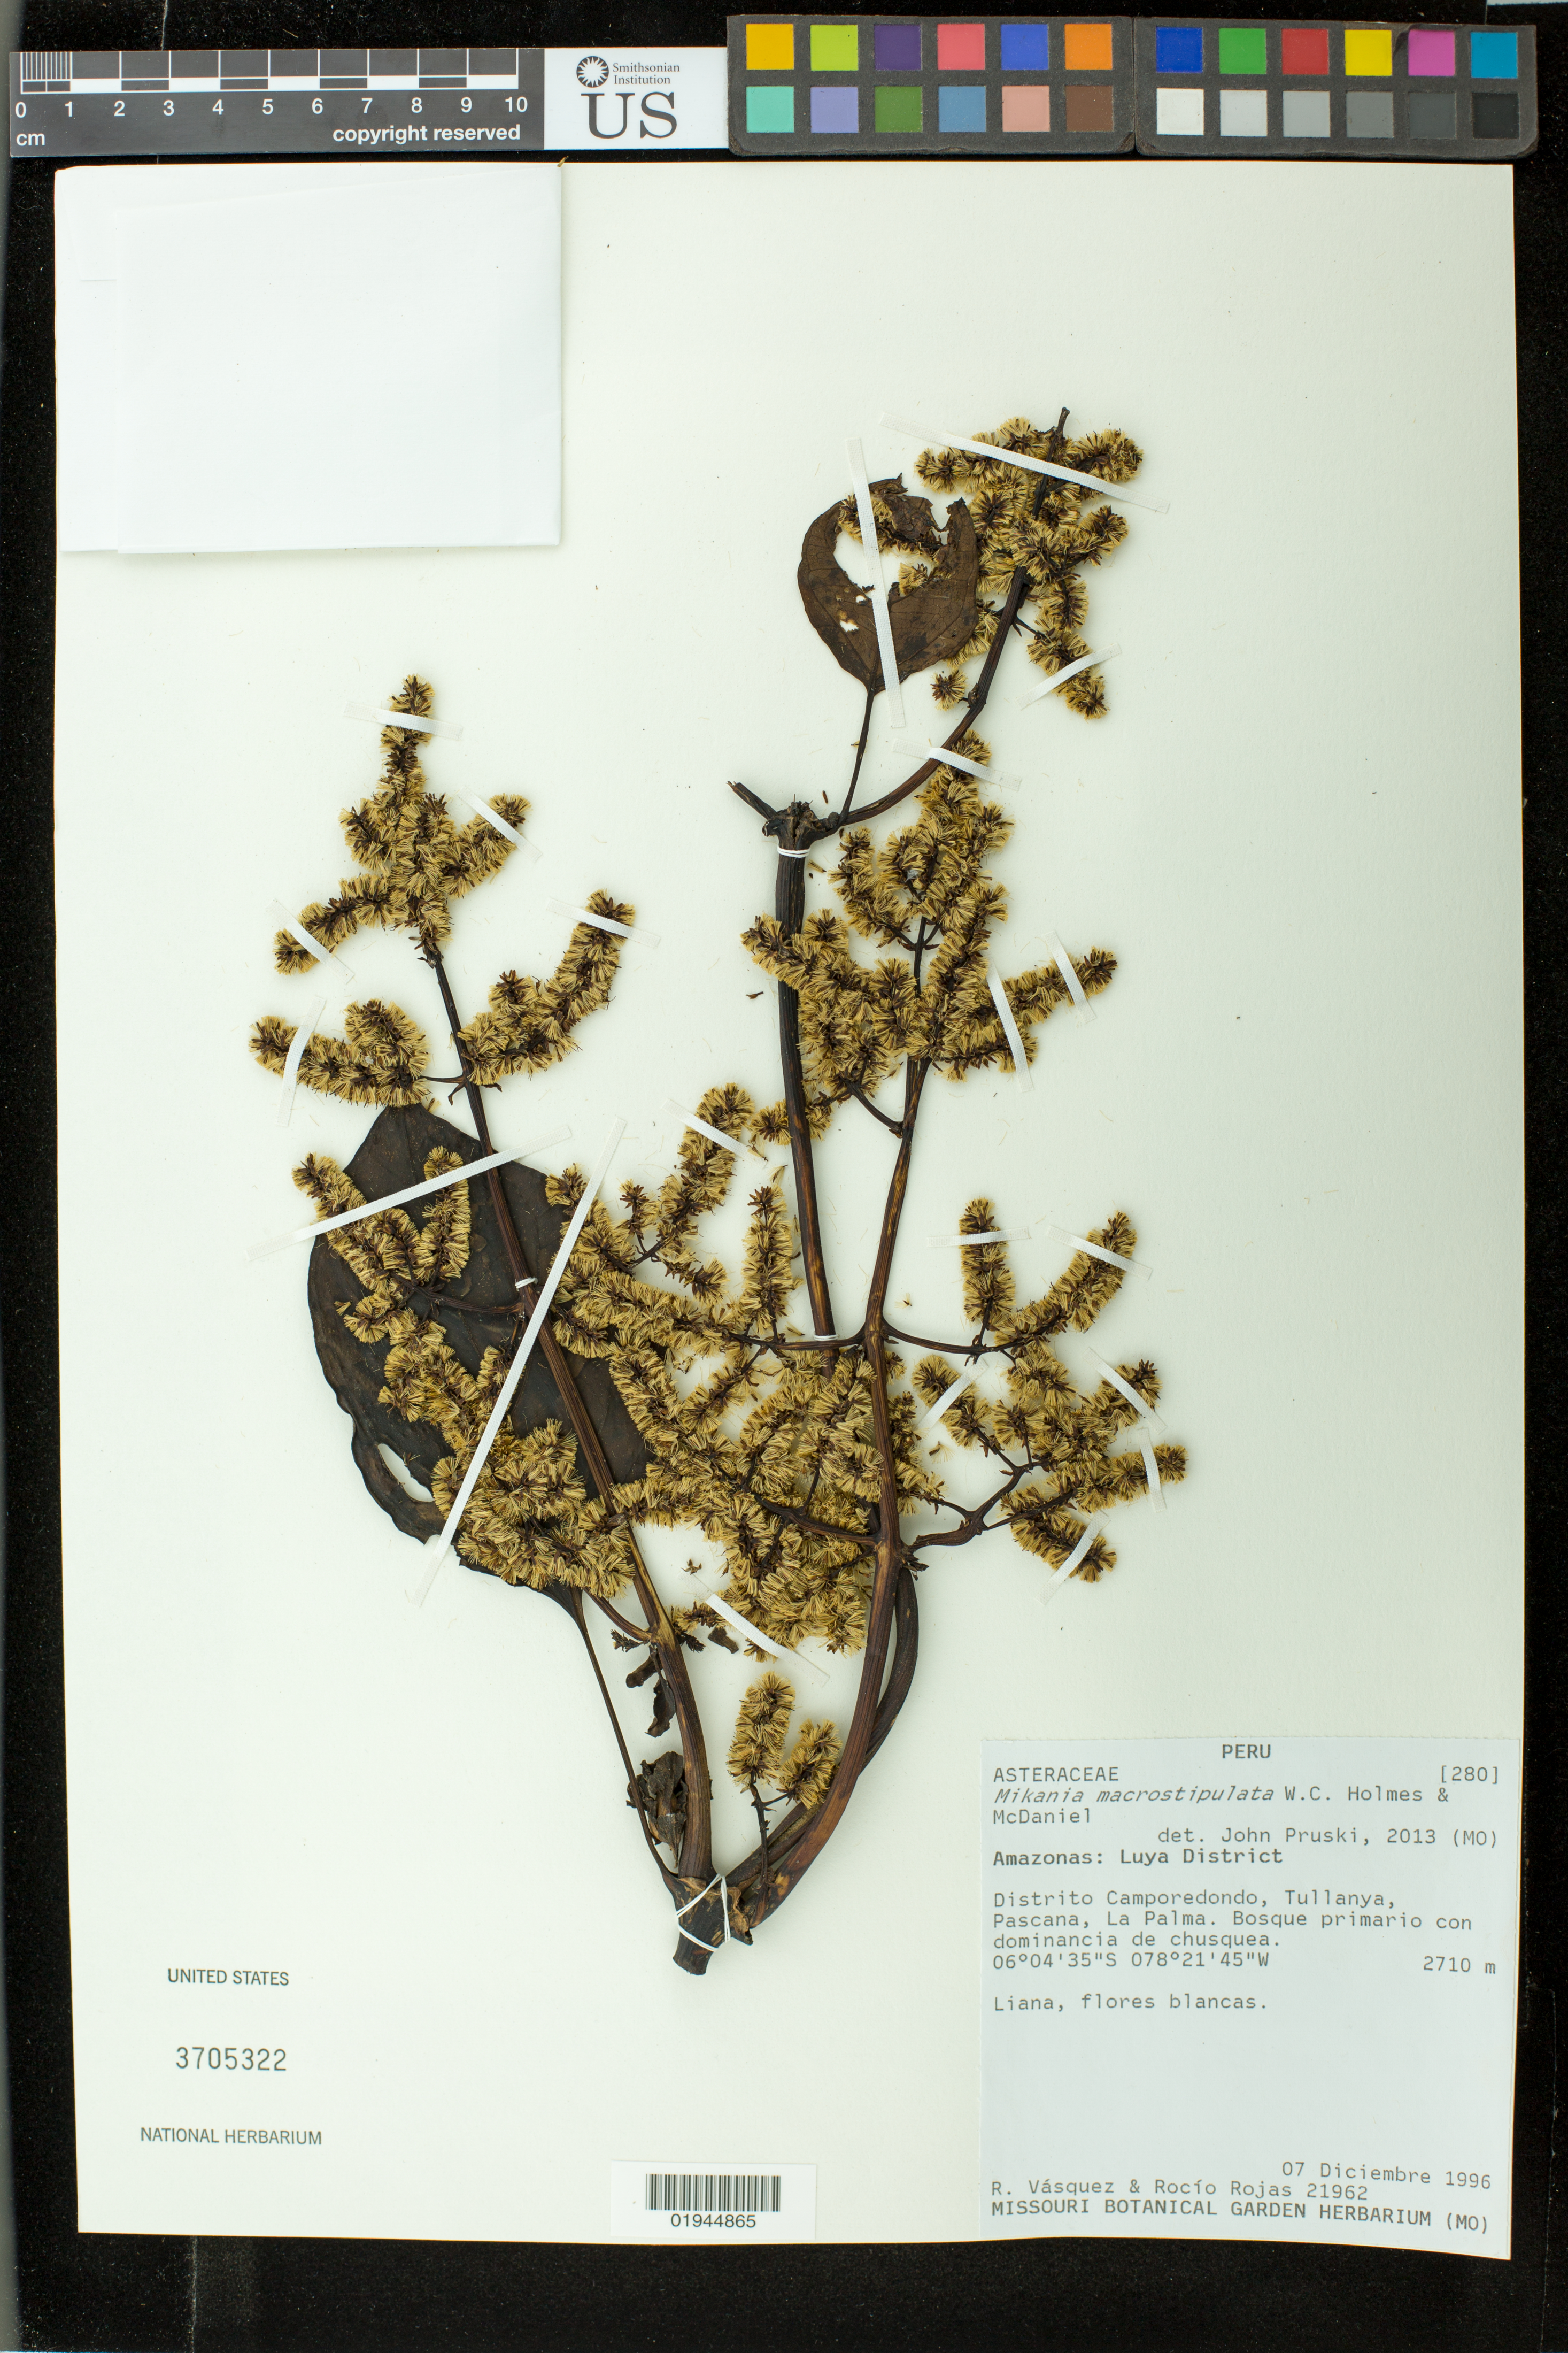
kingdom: Plantae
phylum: Tracheophyta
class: Magnoliopsida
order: Asterales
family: Asteraceae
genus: Mikania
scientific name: Mikania macrostipulata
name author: W.C. Holmes & McDaniel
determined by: Pruski, J. F.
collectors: R. Vasquez & R. Rojas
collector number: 21962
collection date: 1996-12-07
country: Peru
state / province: Amazonas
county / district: Luya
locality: Distrito Camporedondo, Tullanya, Pascana, La Palma.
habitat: bosque primario con dominancia de chusquea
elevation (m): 2710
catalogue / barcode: US 3705322